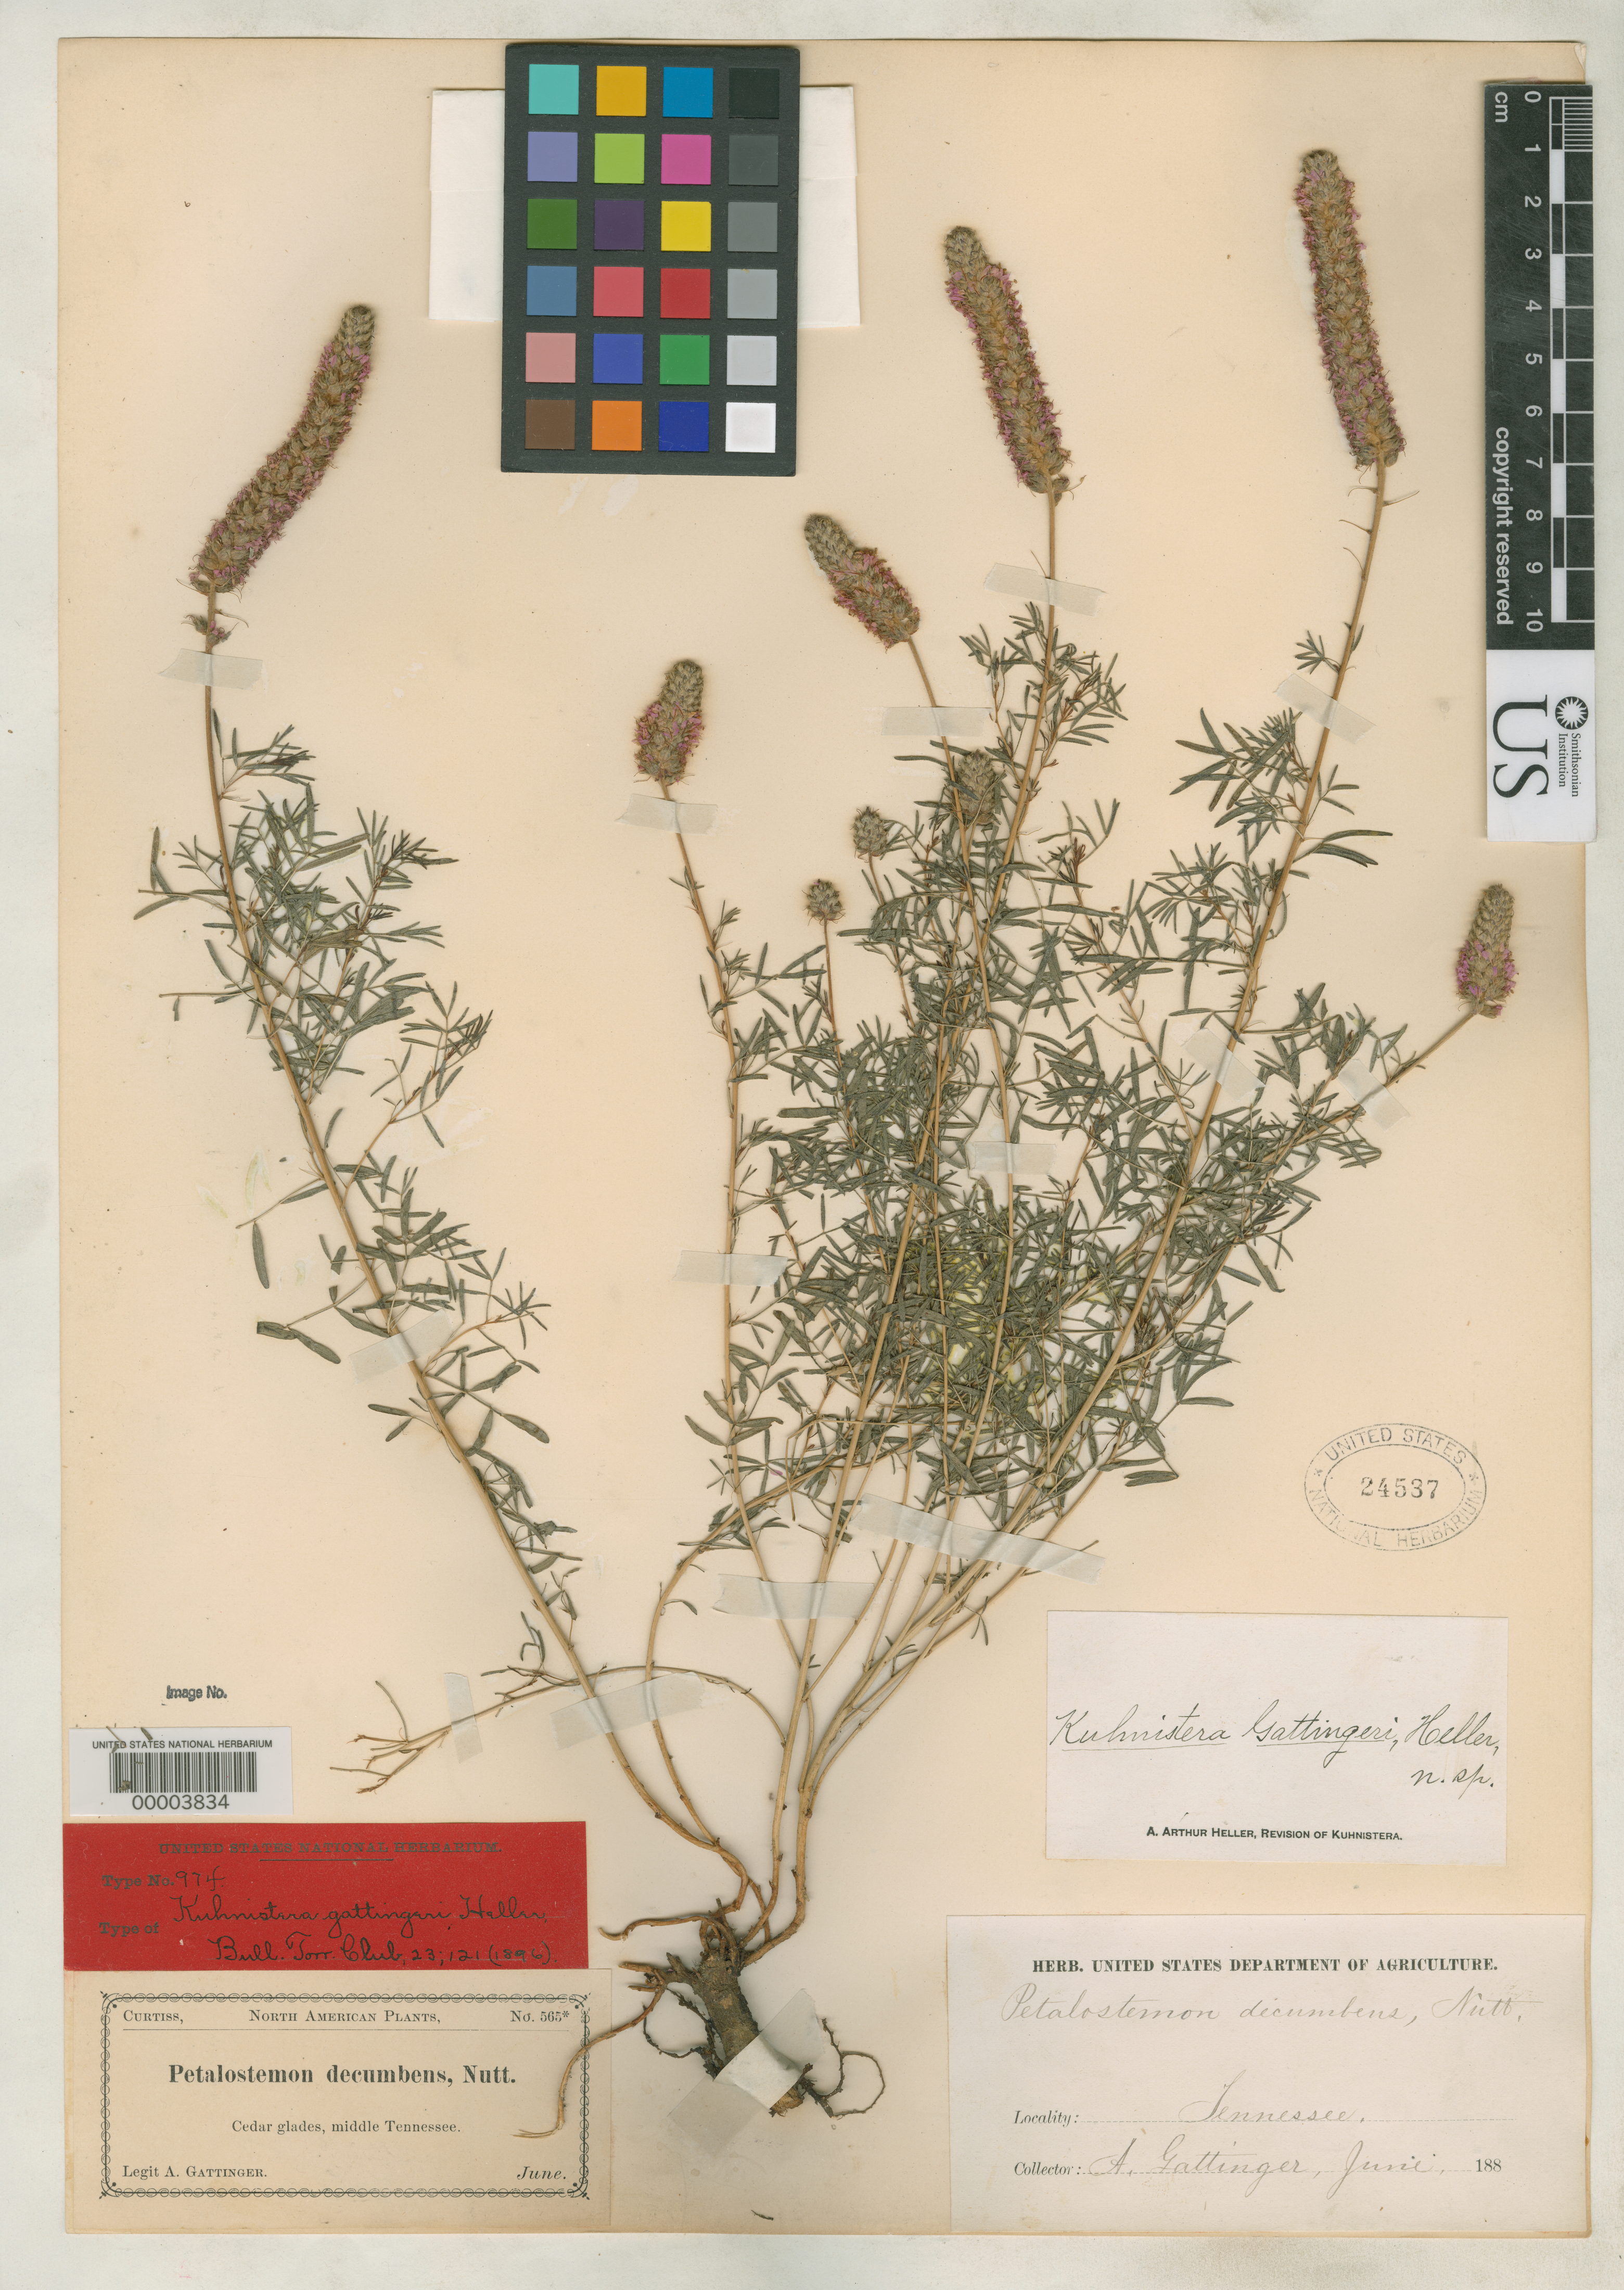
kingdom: Plantae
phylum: Tracheophyta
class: Magnoliopsida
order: Fabales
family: Fabaceae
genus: Kuhnistera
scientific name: Kuhnistera gattingeri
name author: A. Heller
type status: Syntype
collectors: A. Gattinger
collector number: A.H. Curtiss 565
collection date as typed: Jun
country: United States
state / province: Tennessee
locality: Cedar Glades.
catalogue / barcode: US 54537